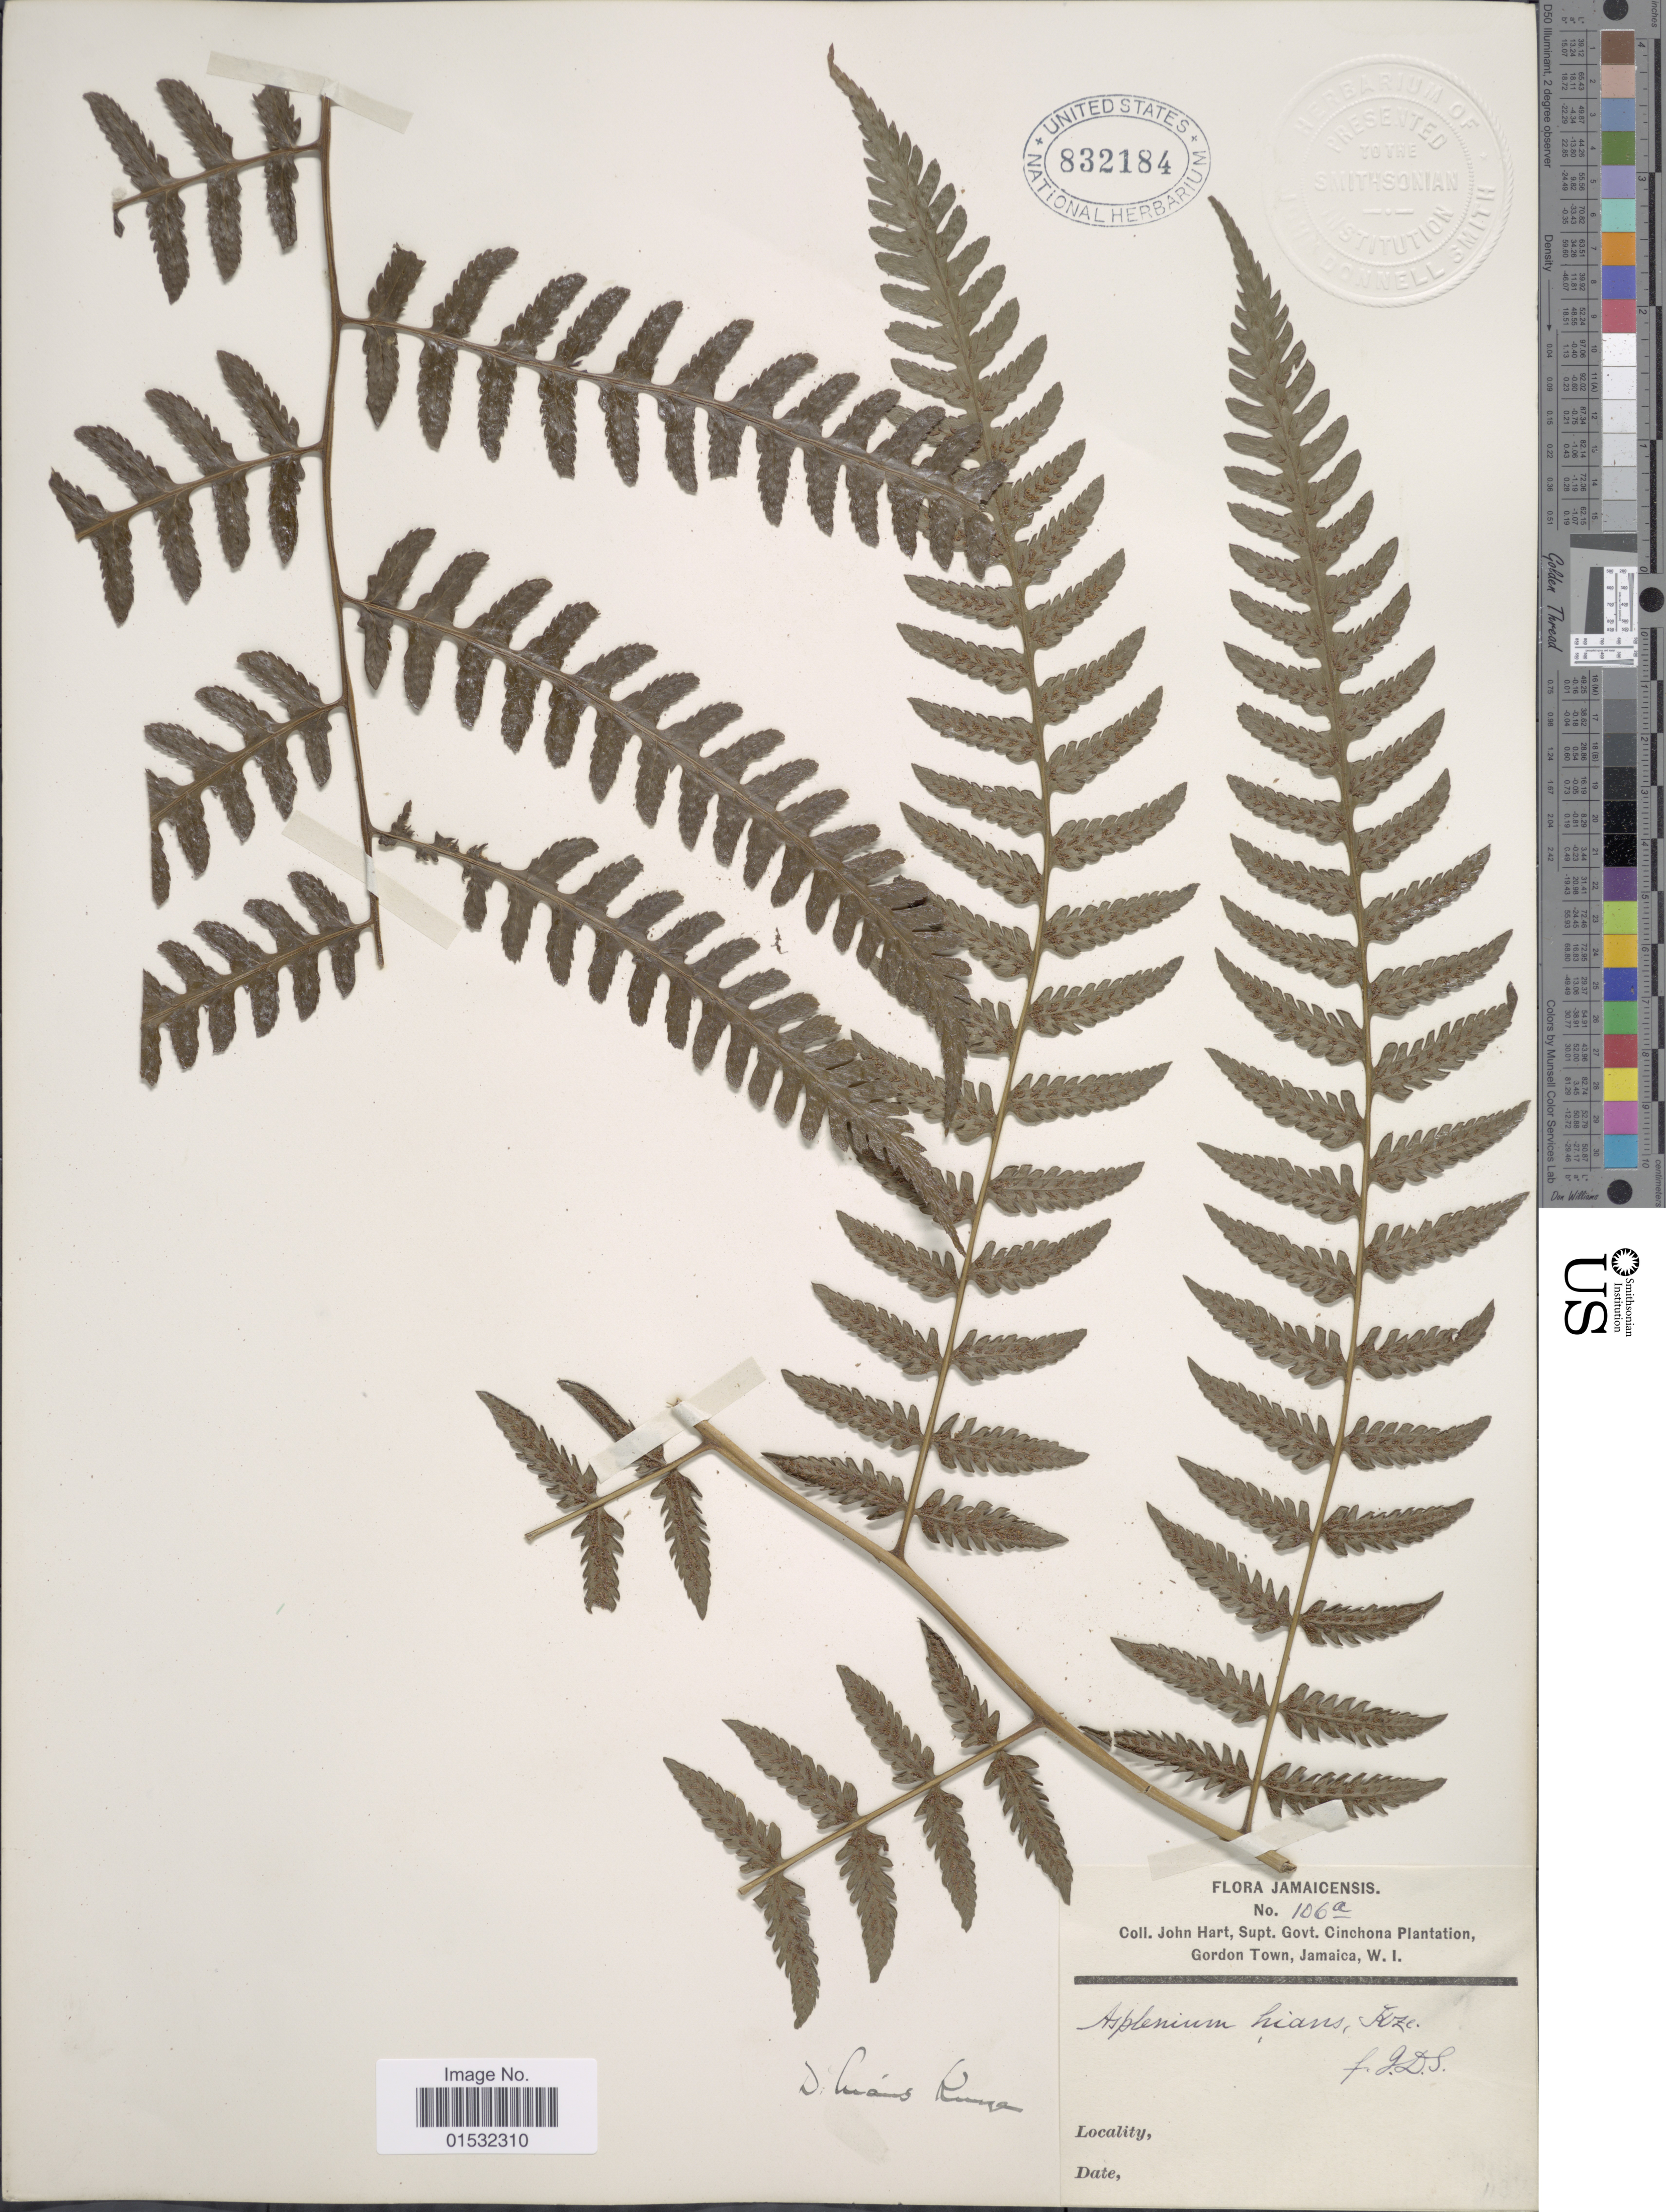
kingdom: Plantae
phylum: Tracheophyta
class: Polypodiopsida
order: Polypodiales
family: Athyriaceae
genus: Diplazium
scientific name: Diplazium fuertesii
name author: Brause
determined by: Sánchez, C.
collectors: J. H. Hart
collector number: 106a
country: Jamaica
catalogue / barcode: US 832184